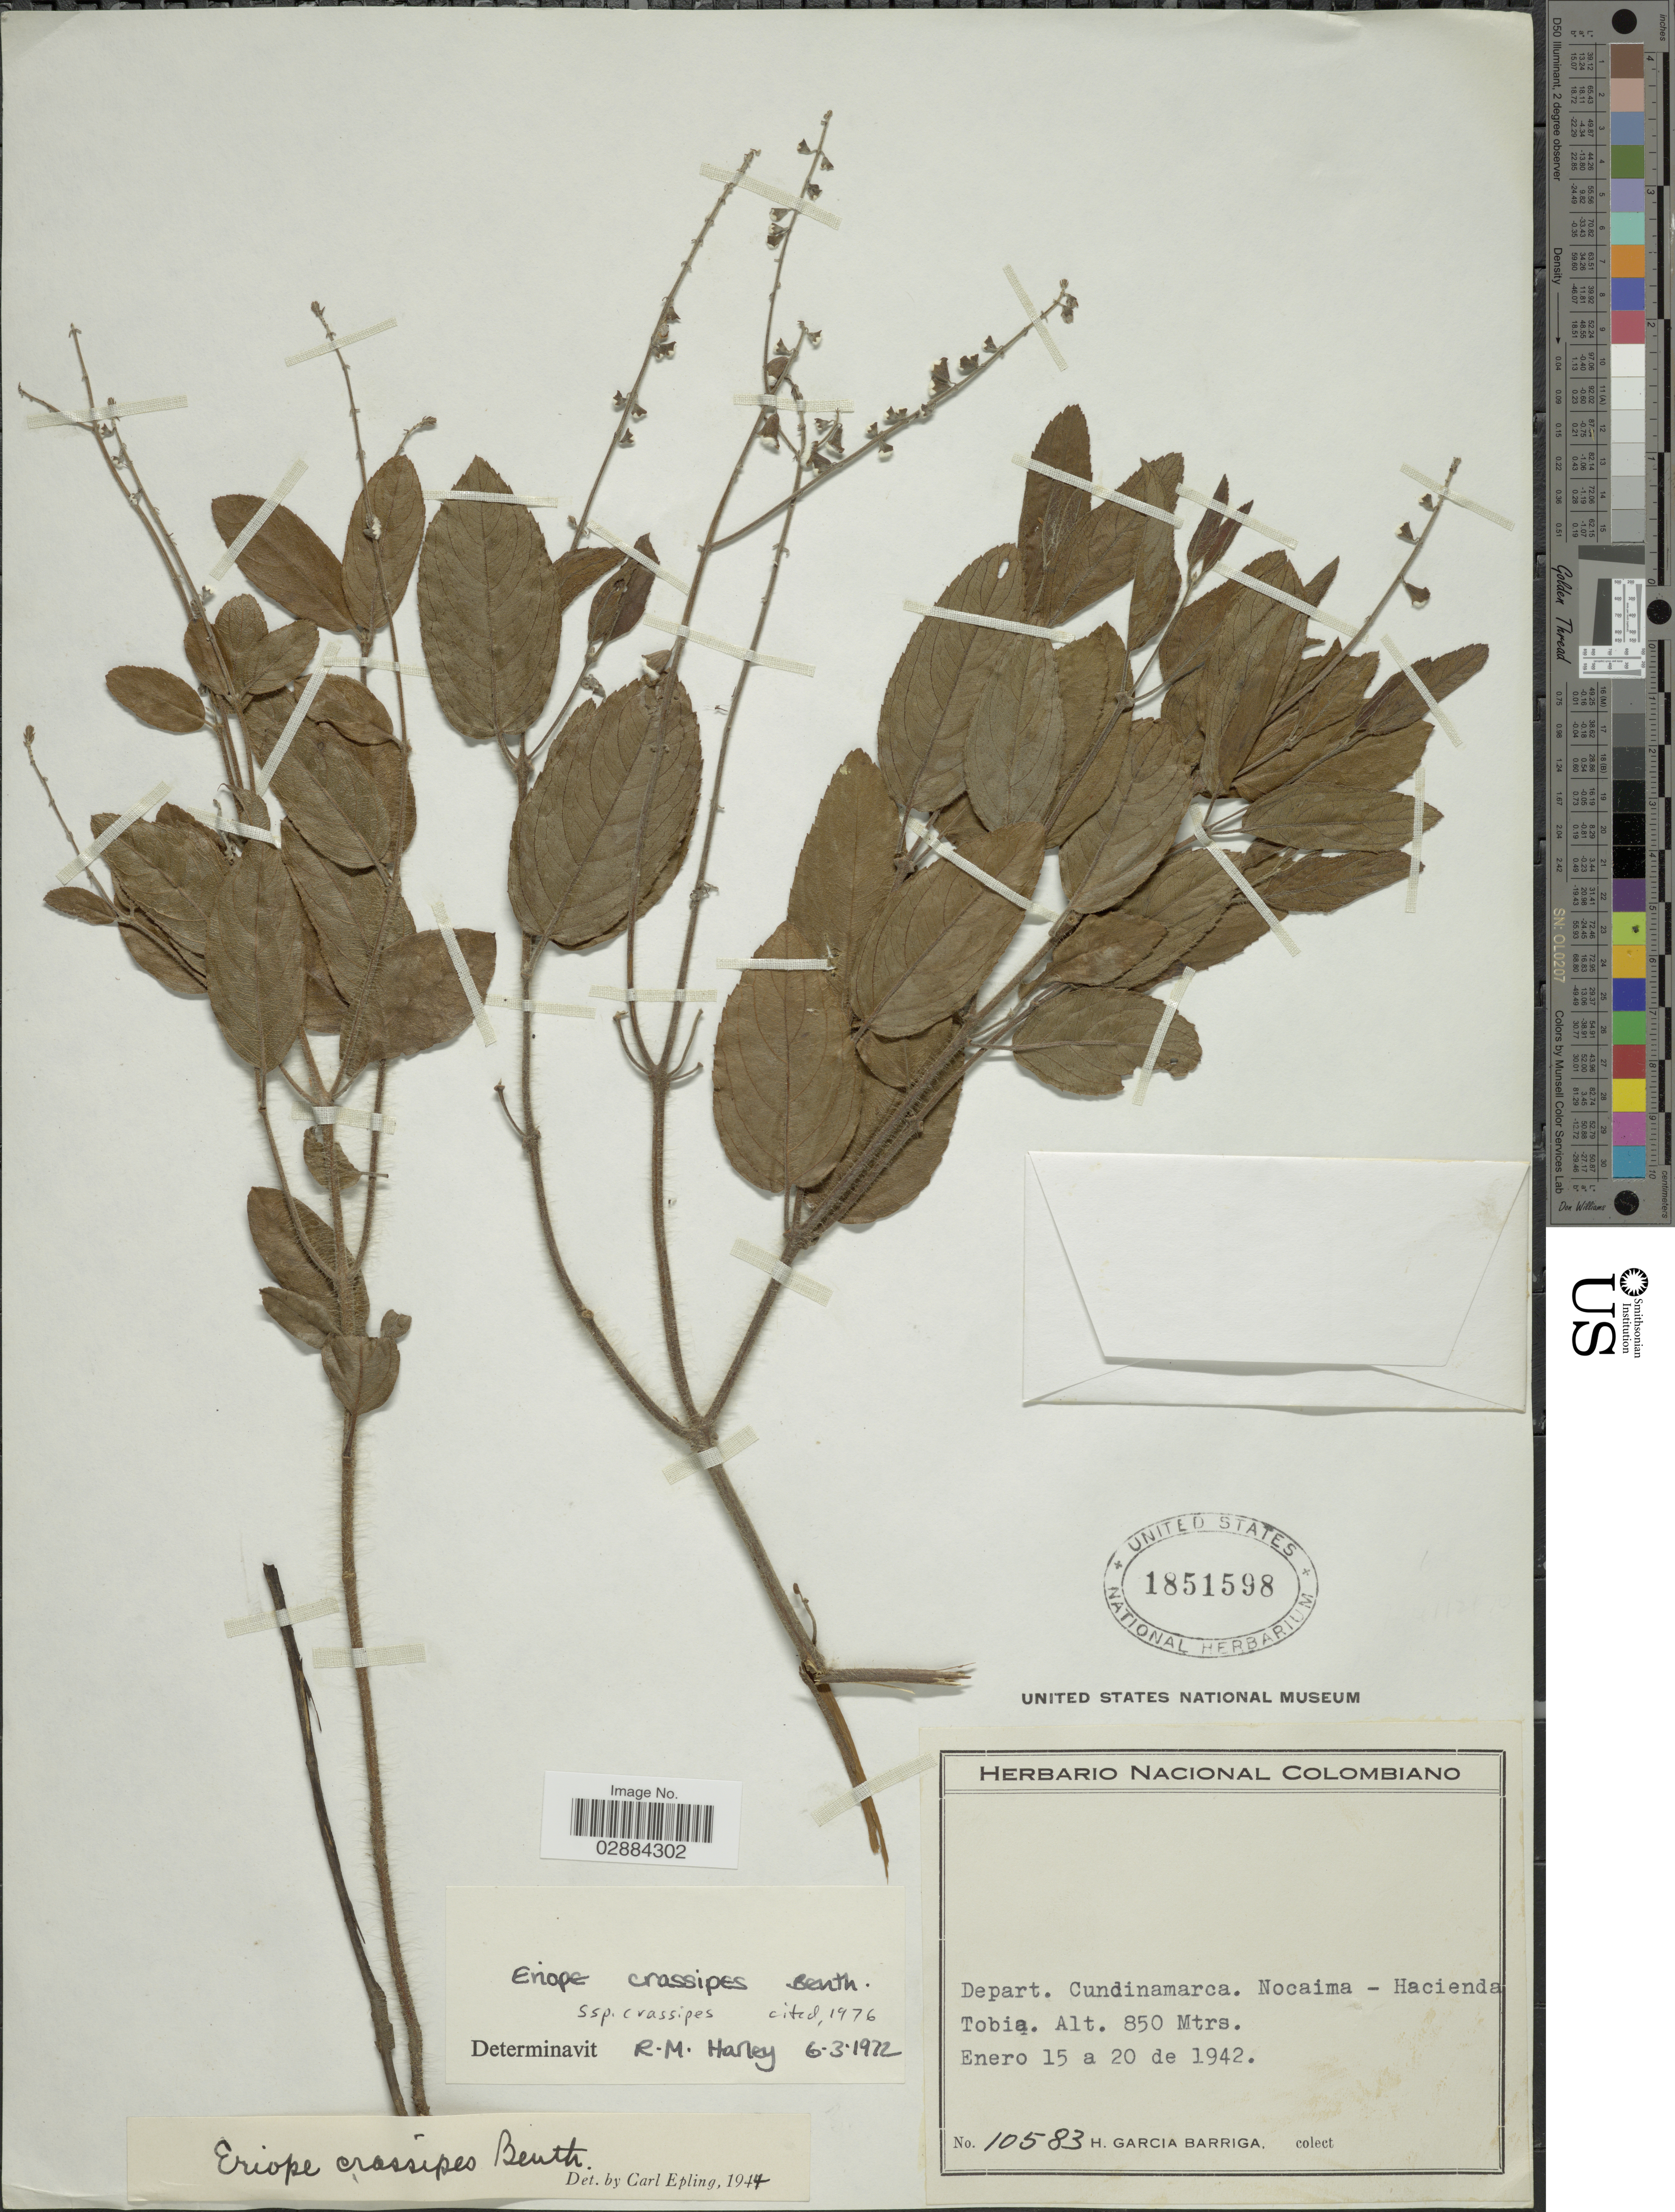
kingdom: Plantae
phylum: Tracheophyta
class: Magnoliopsida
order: Lamiales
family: Lamiaceae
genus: Eriope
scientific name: Eriope crassipes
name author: Benth.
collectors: H. García Barriga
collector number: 10583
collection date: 1942-01-15/1942-01-20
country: Colombia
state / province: Cundinamarca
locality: Depart. Cundinamarca. Nocaima - Hacienda Tobia.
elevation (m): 850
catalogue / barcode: US 1851598